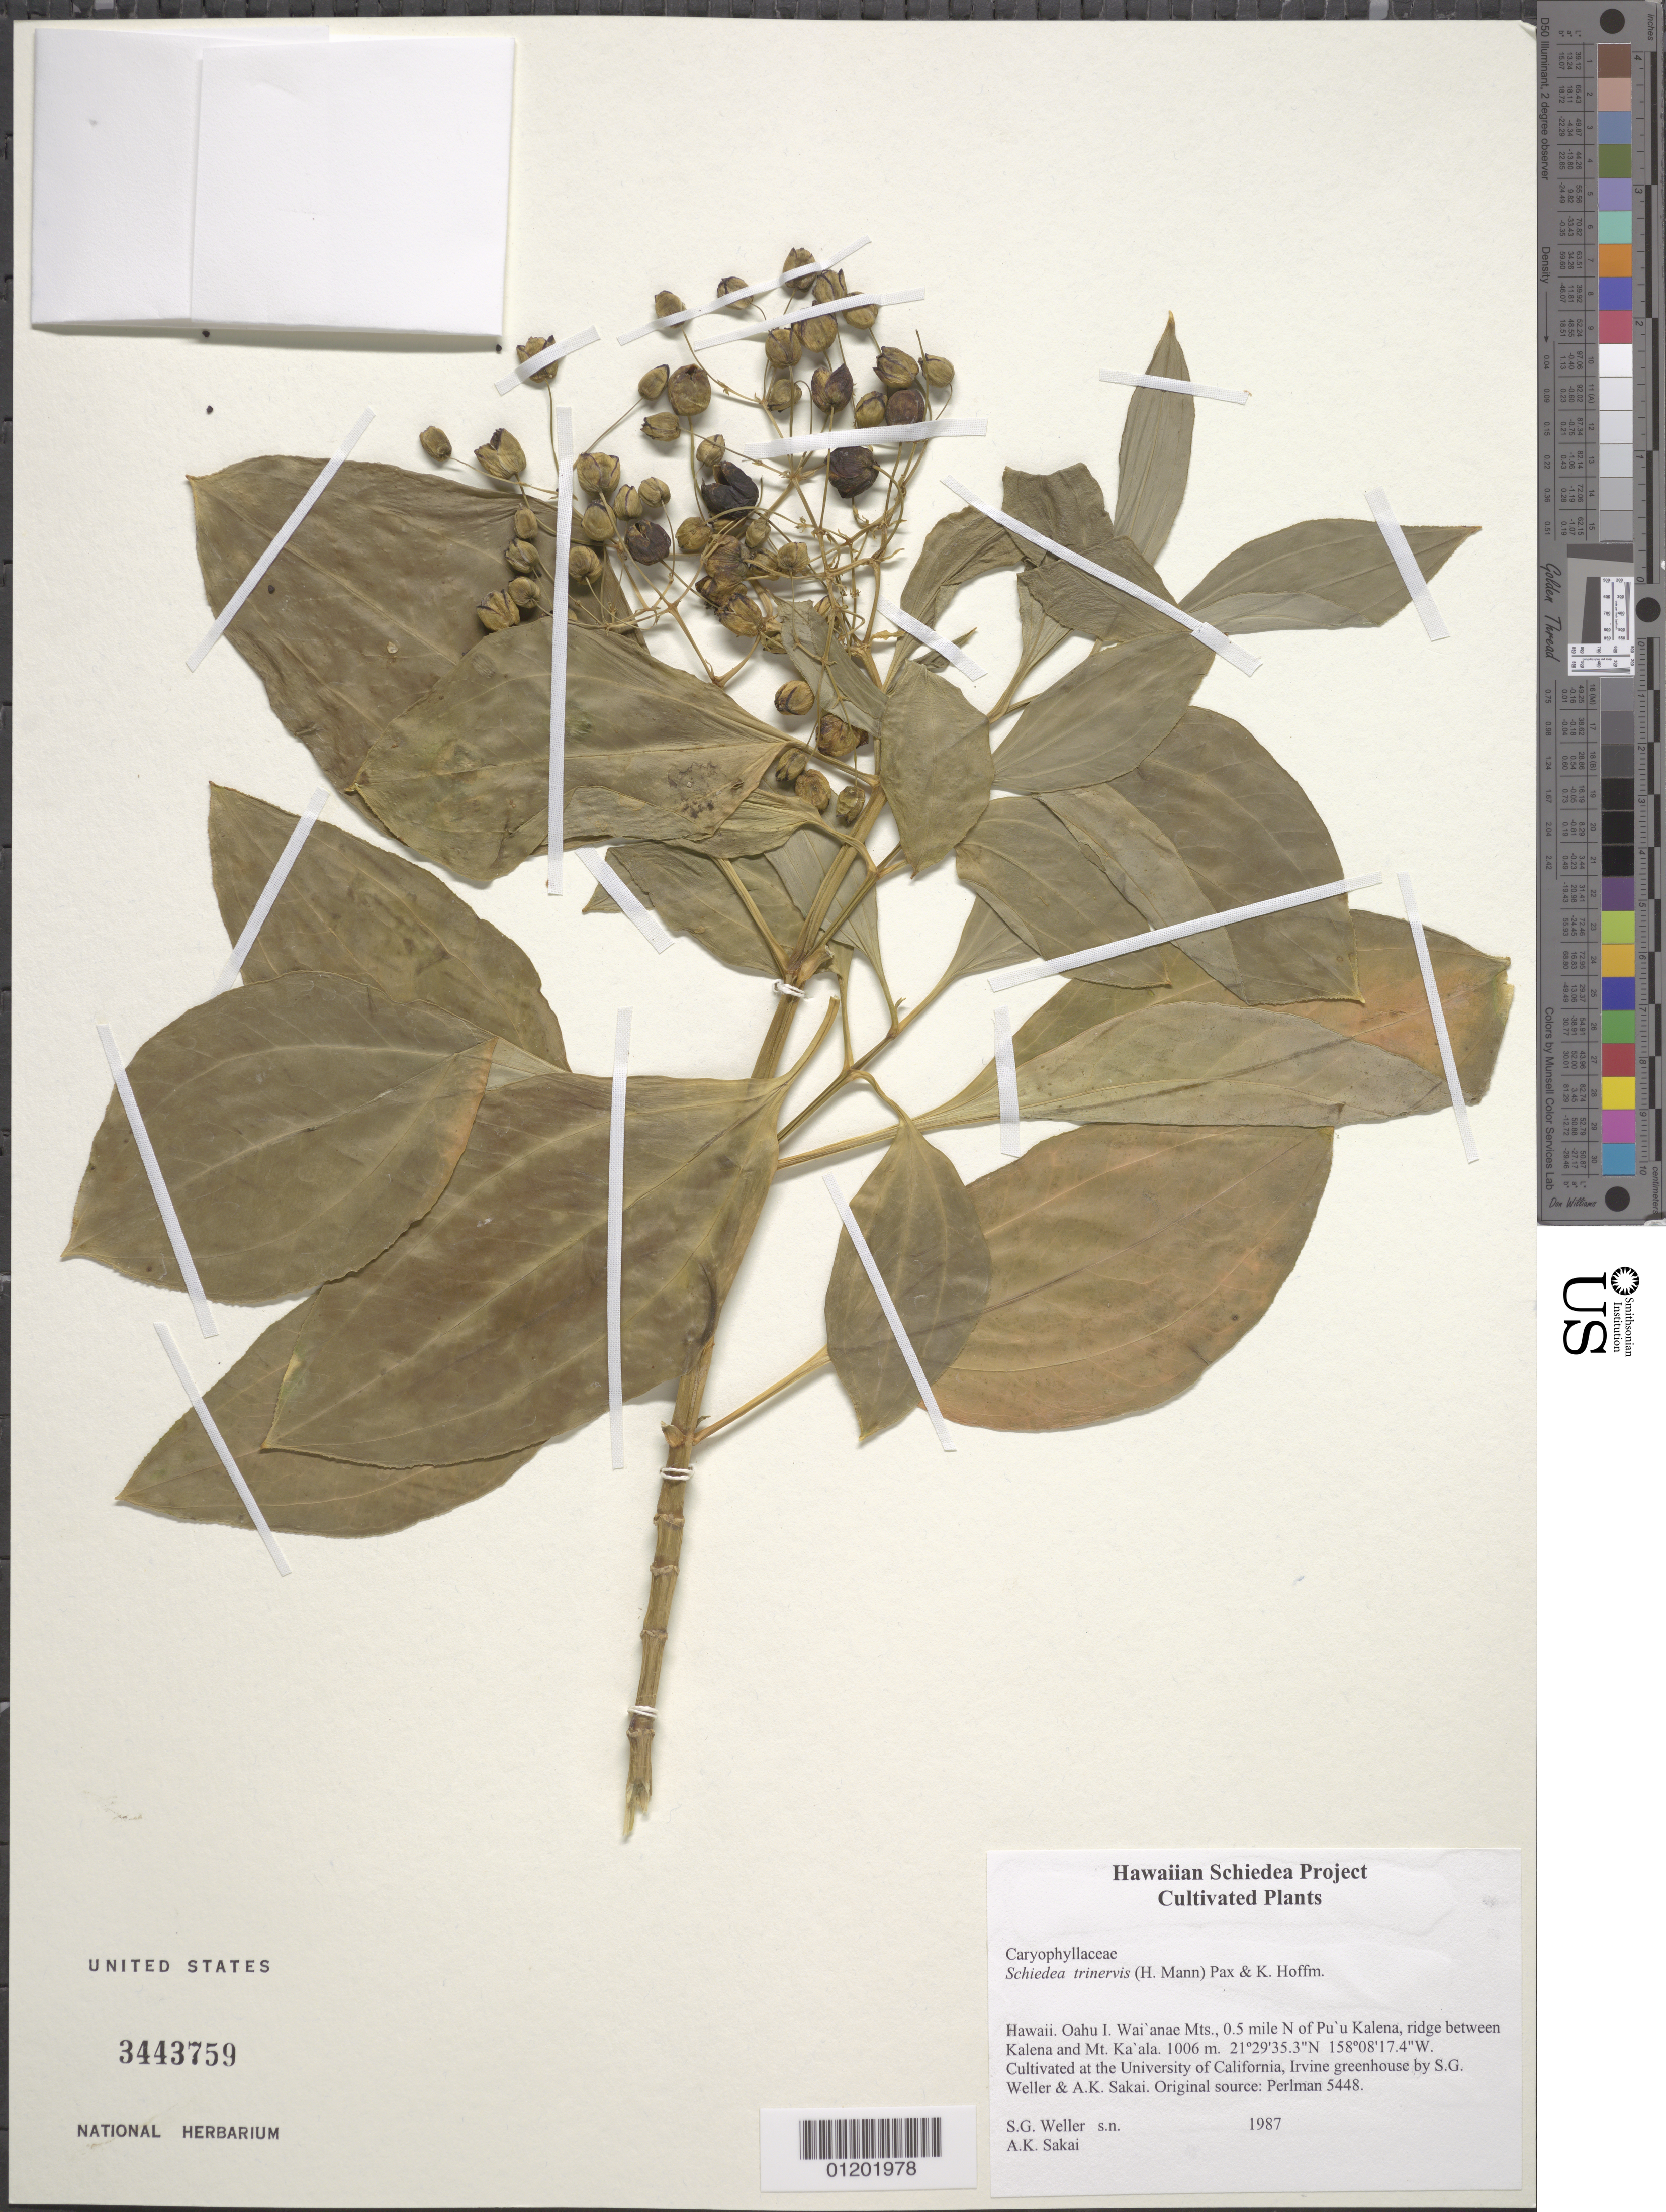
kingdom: Plantae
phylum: Tracheophyta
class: Magnoliopsida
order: Caryophyllales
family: Caryophyllaceae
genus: Schiedea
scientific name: Schiedea trinervis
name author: (H. Mann) Pax & K. Hoffm.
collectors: S. G. Weller & A. Sakai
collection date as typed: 1987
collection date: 1987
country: United States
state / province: California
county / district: Orange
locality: University of California, Irvine greenhouse.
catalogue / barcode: US 3443759